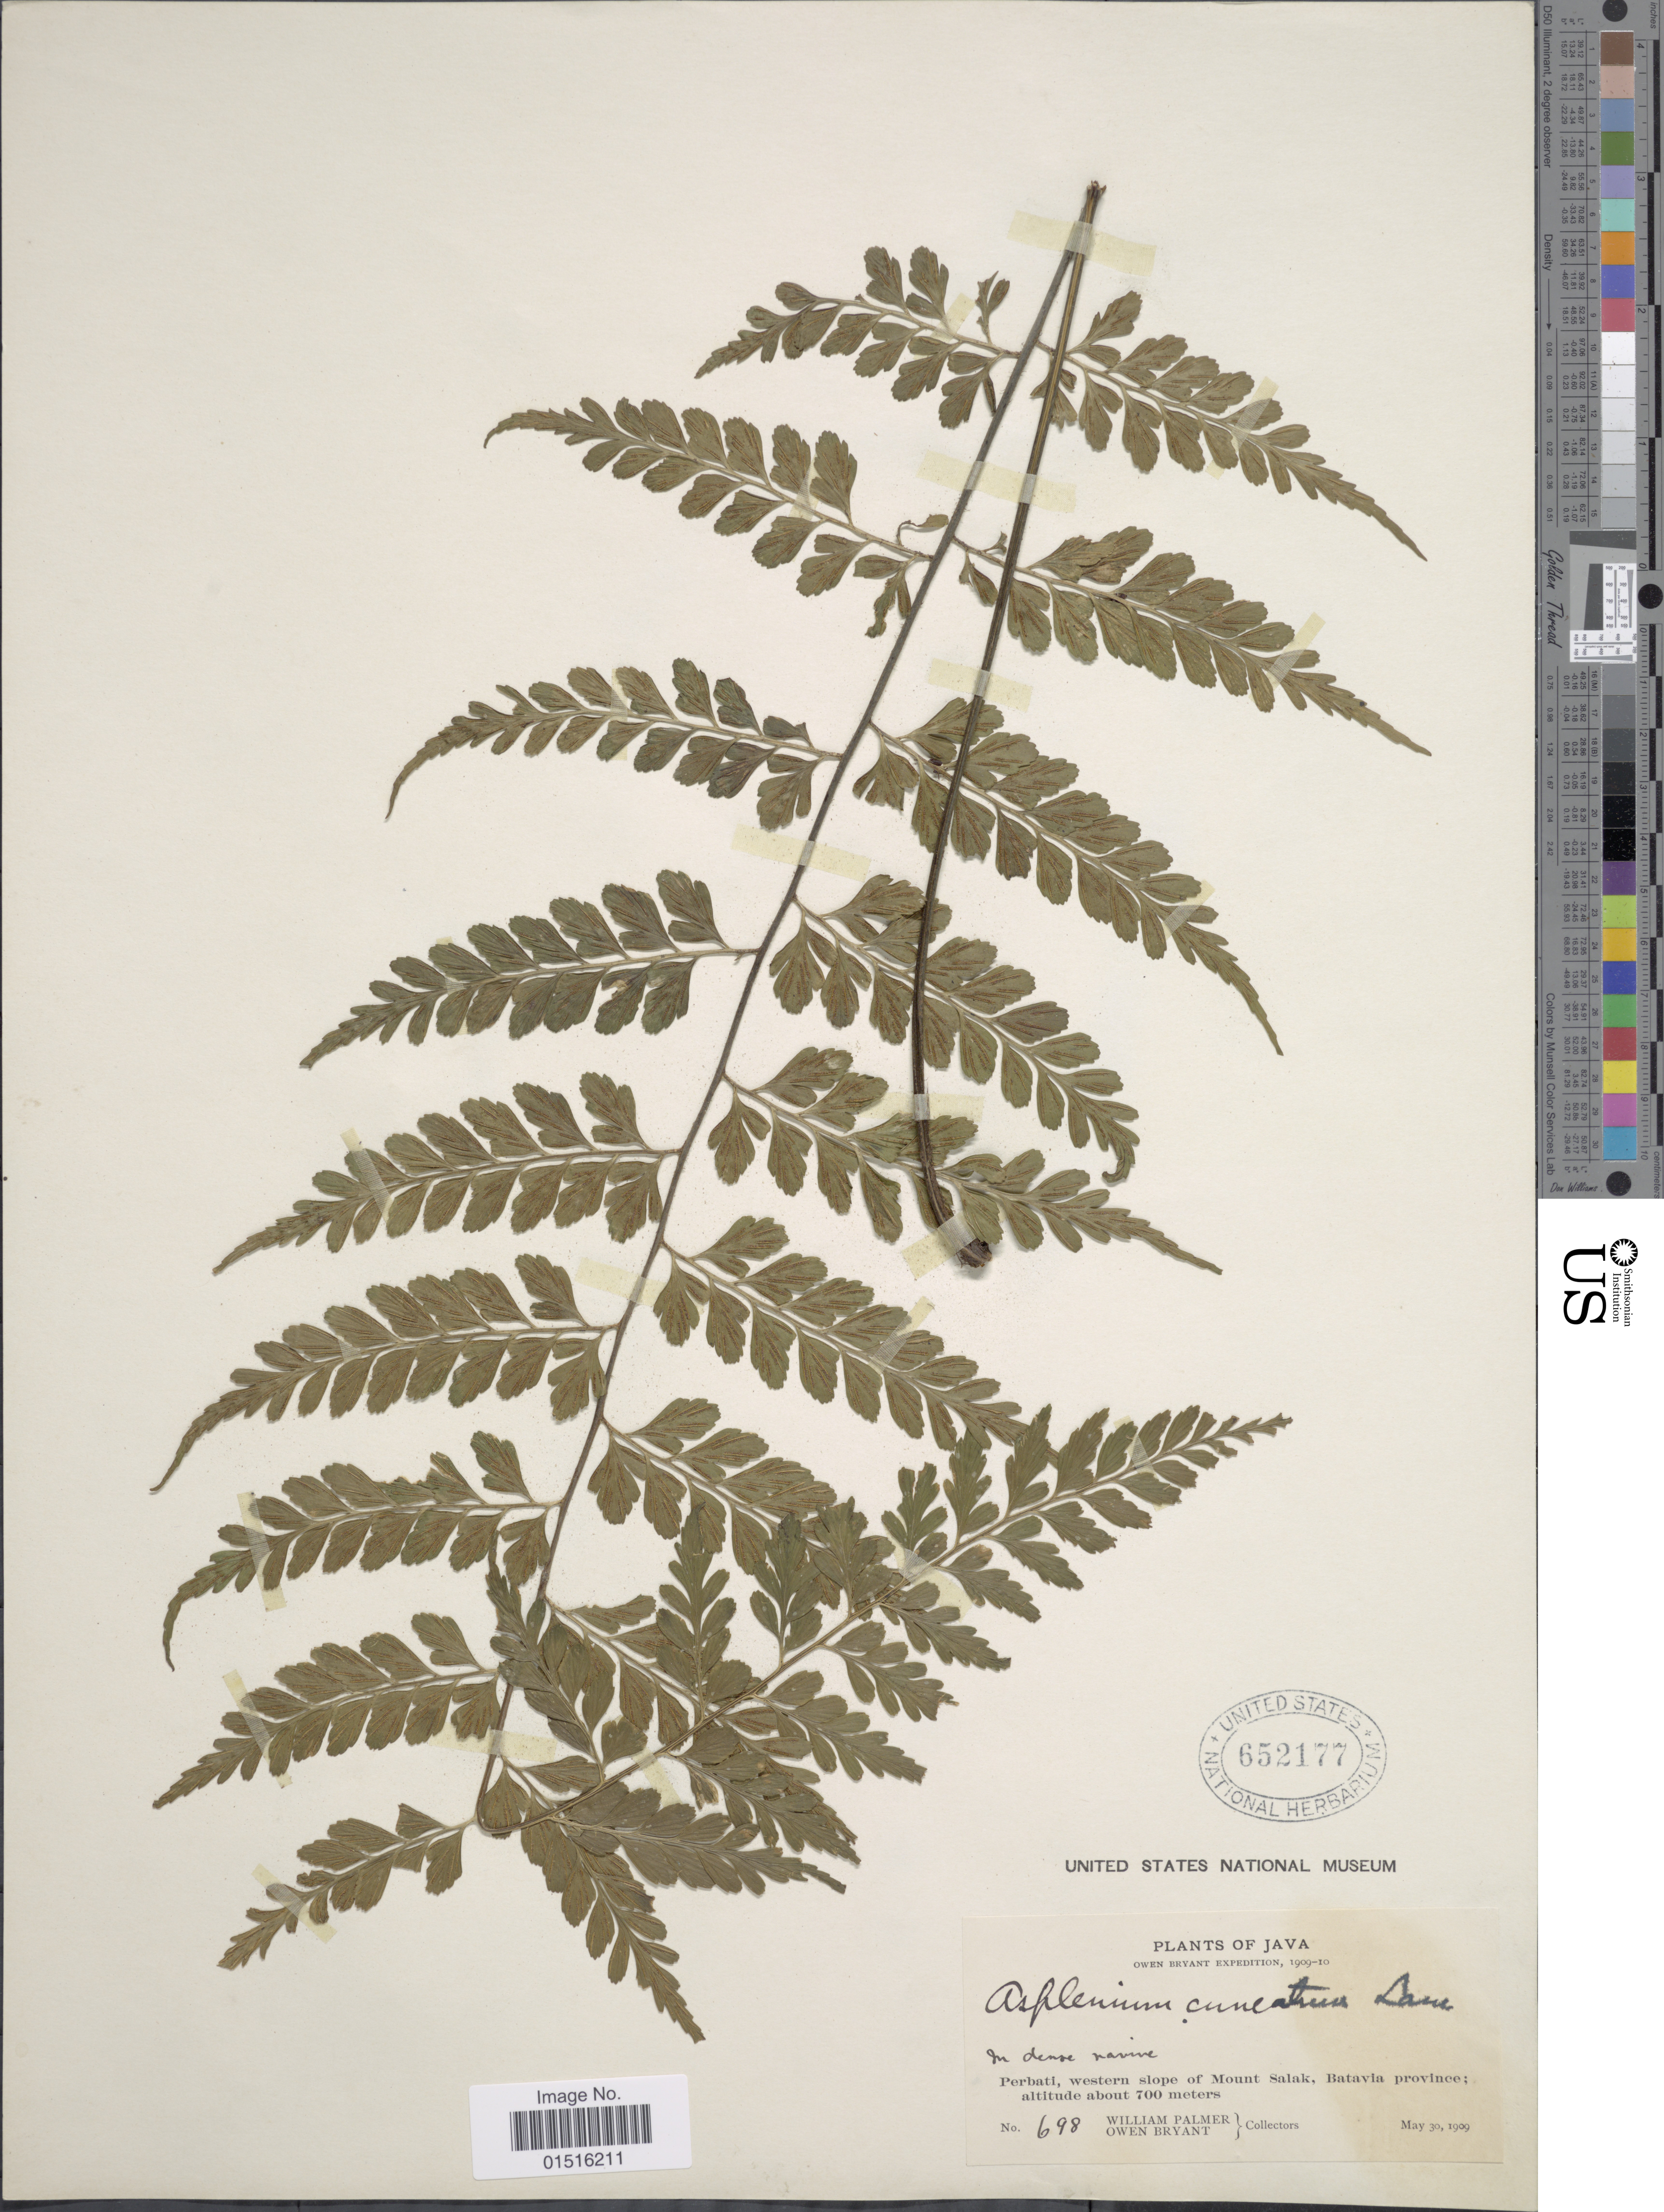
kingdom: Plantae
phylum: Tracheophyta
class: Polypodiopsida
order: Polypodiales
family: Aspleniaceae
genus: Asplenium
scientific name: Asplenium cuneatum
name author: Lam.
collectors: W. Palmer & O. Bryant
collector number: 698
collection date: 1909-05-30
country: Indonesia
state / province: Java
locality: Perbati, western slope of Mount Salak, Batavia province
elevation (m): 700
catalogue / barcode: US 652177